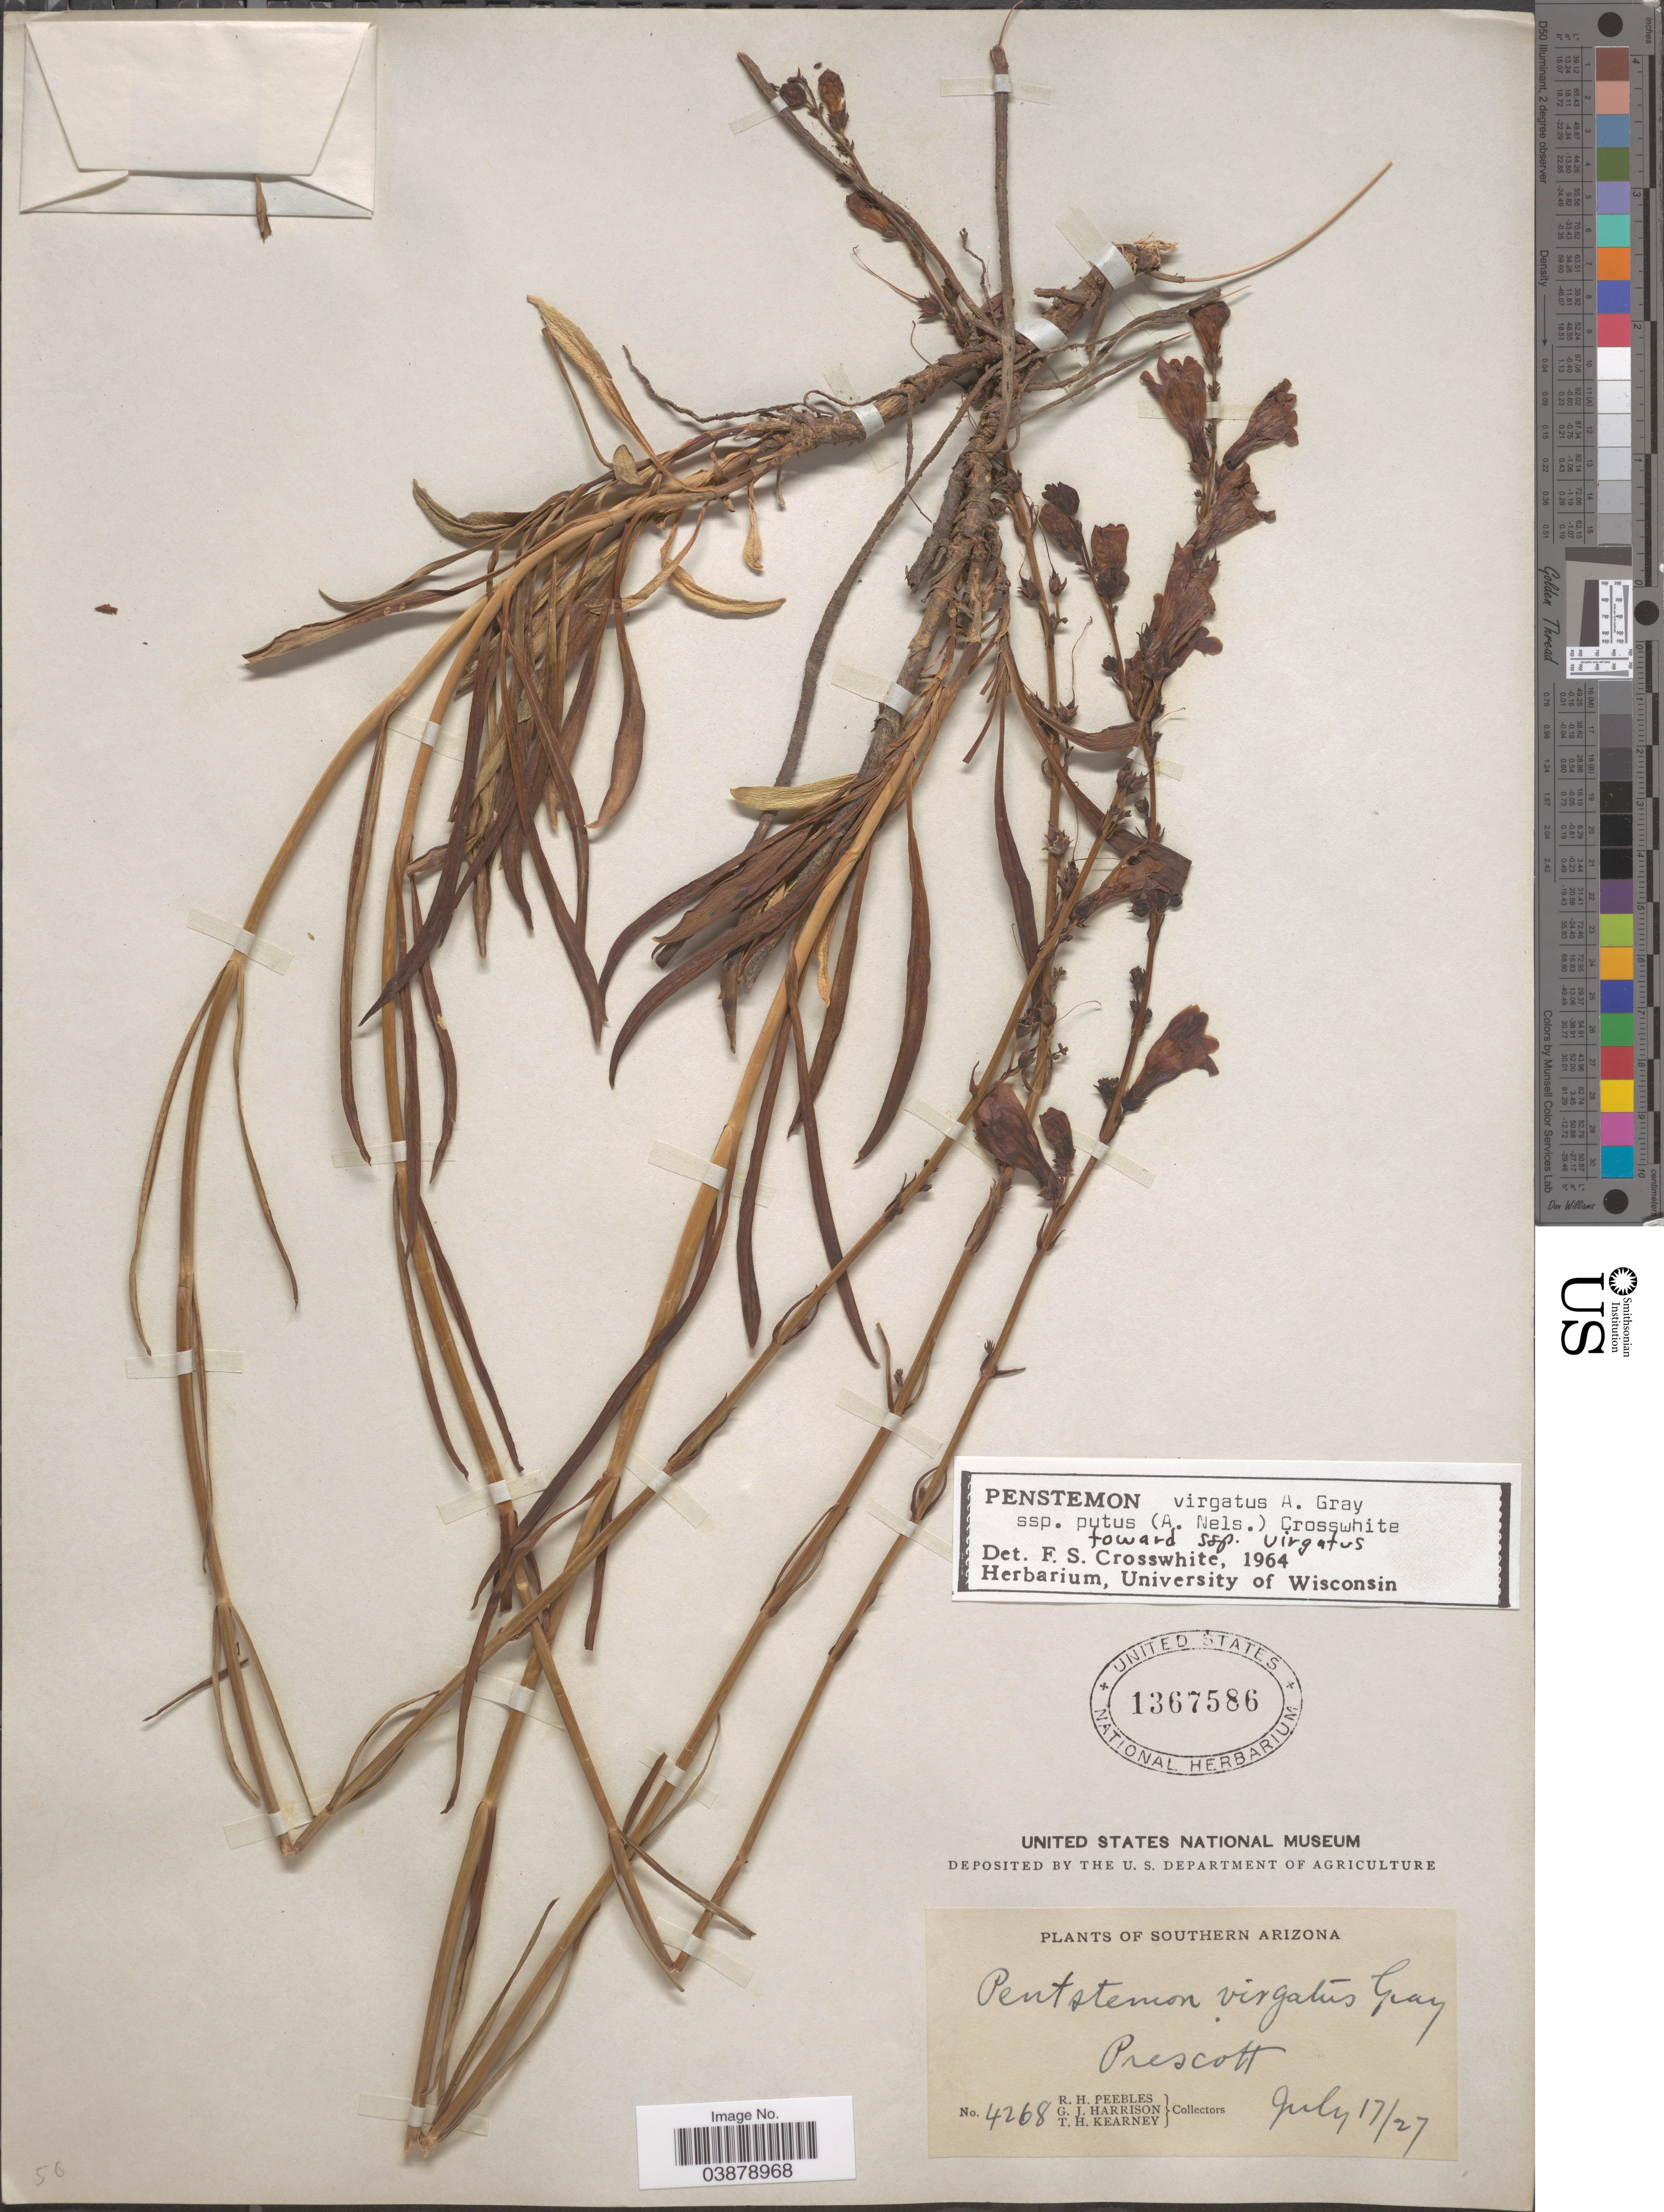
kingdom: Plantae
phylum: Tracheophyta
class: Magnoliopsida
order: Lamiales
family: Plantaginaceae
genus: Penstemon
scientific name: Penstemon virgatus subsp. putus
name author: (A. Nelson) Crosswh.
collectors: R. H. Peebles, G. J. Harrison & T. H. Kearney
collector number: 4268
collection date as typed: Transcribed d/m/y: 17/7/27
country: United States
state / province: Arizona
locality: Southern Arizona. Prescott.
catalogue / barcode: US 1367586